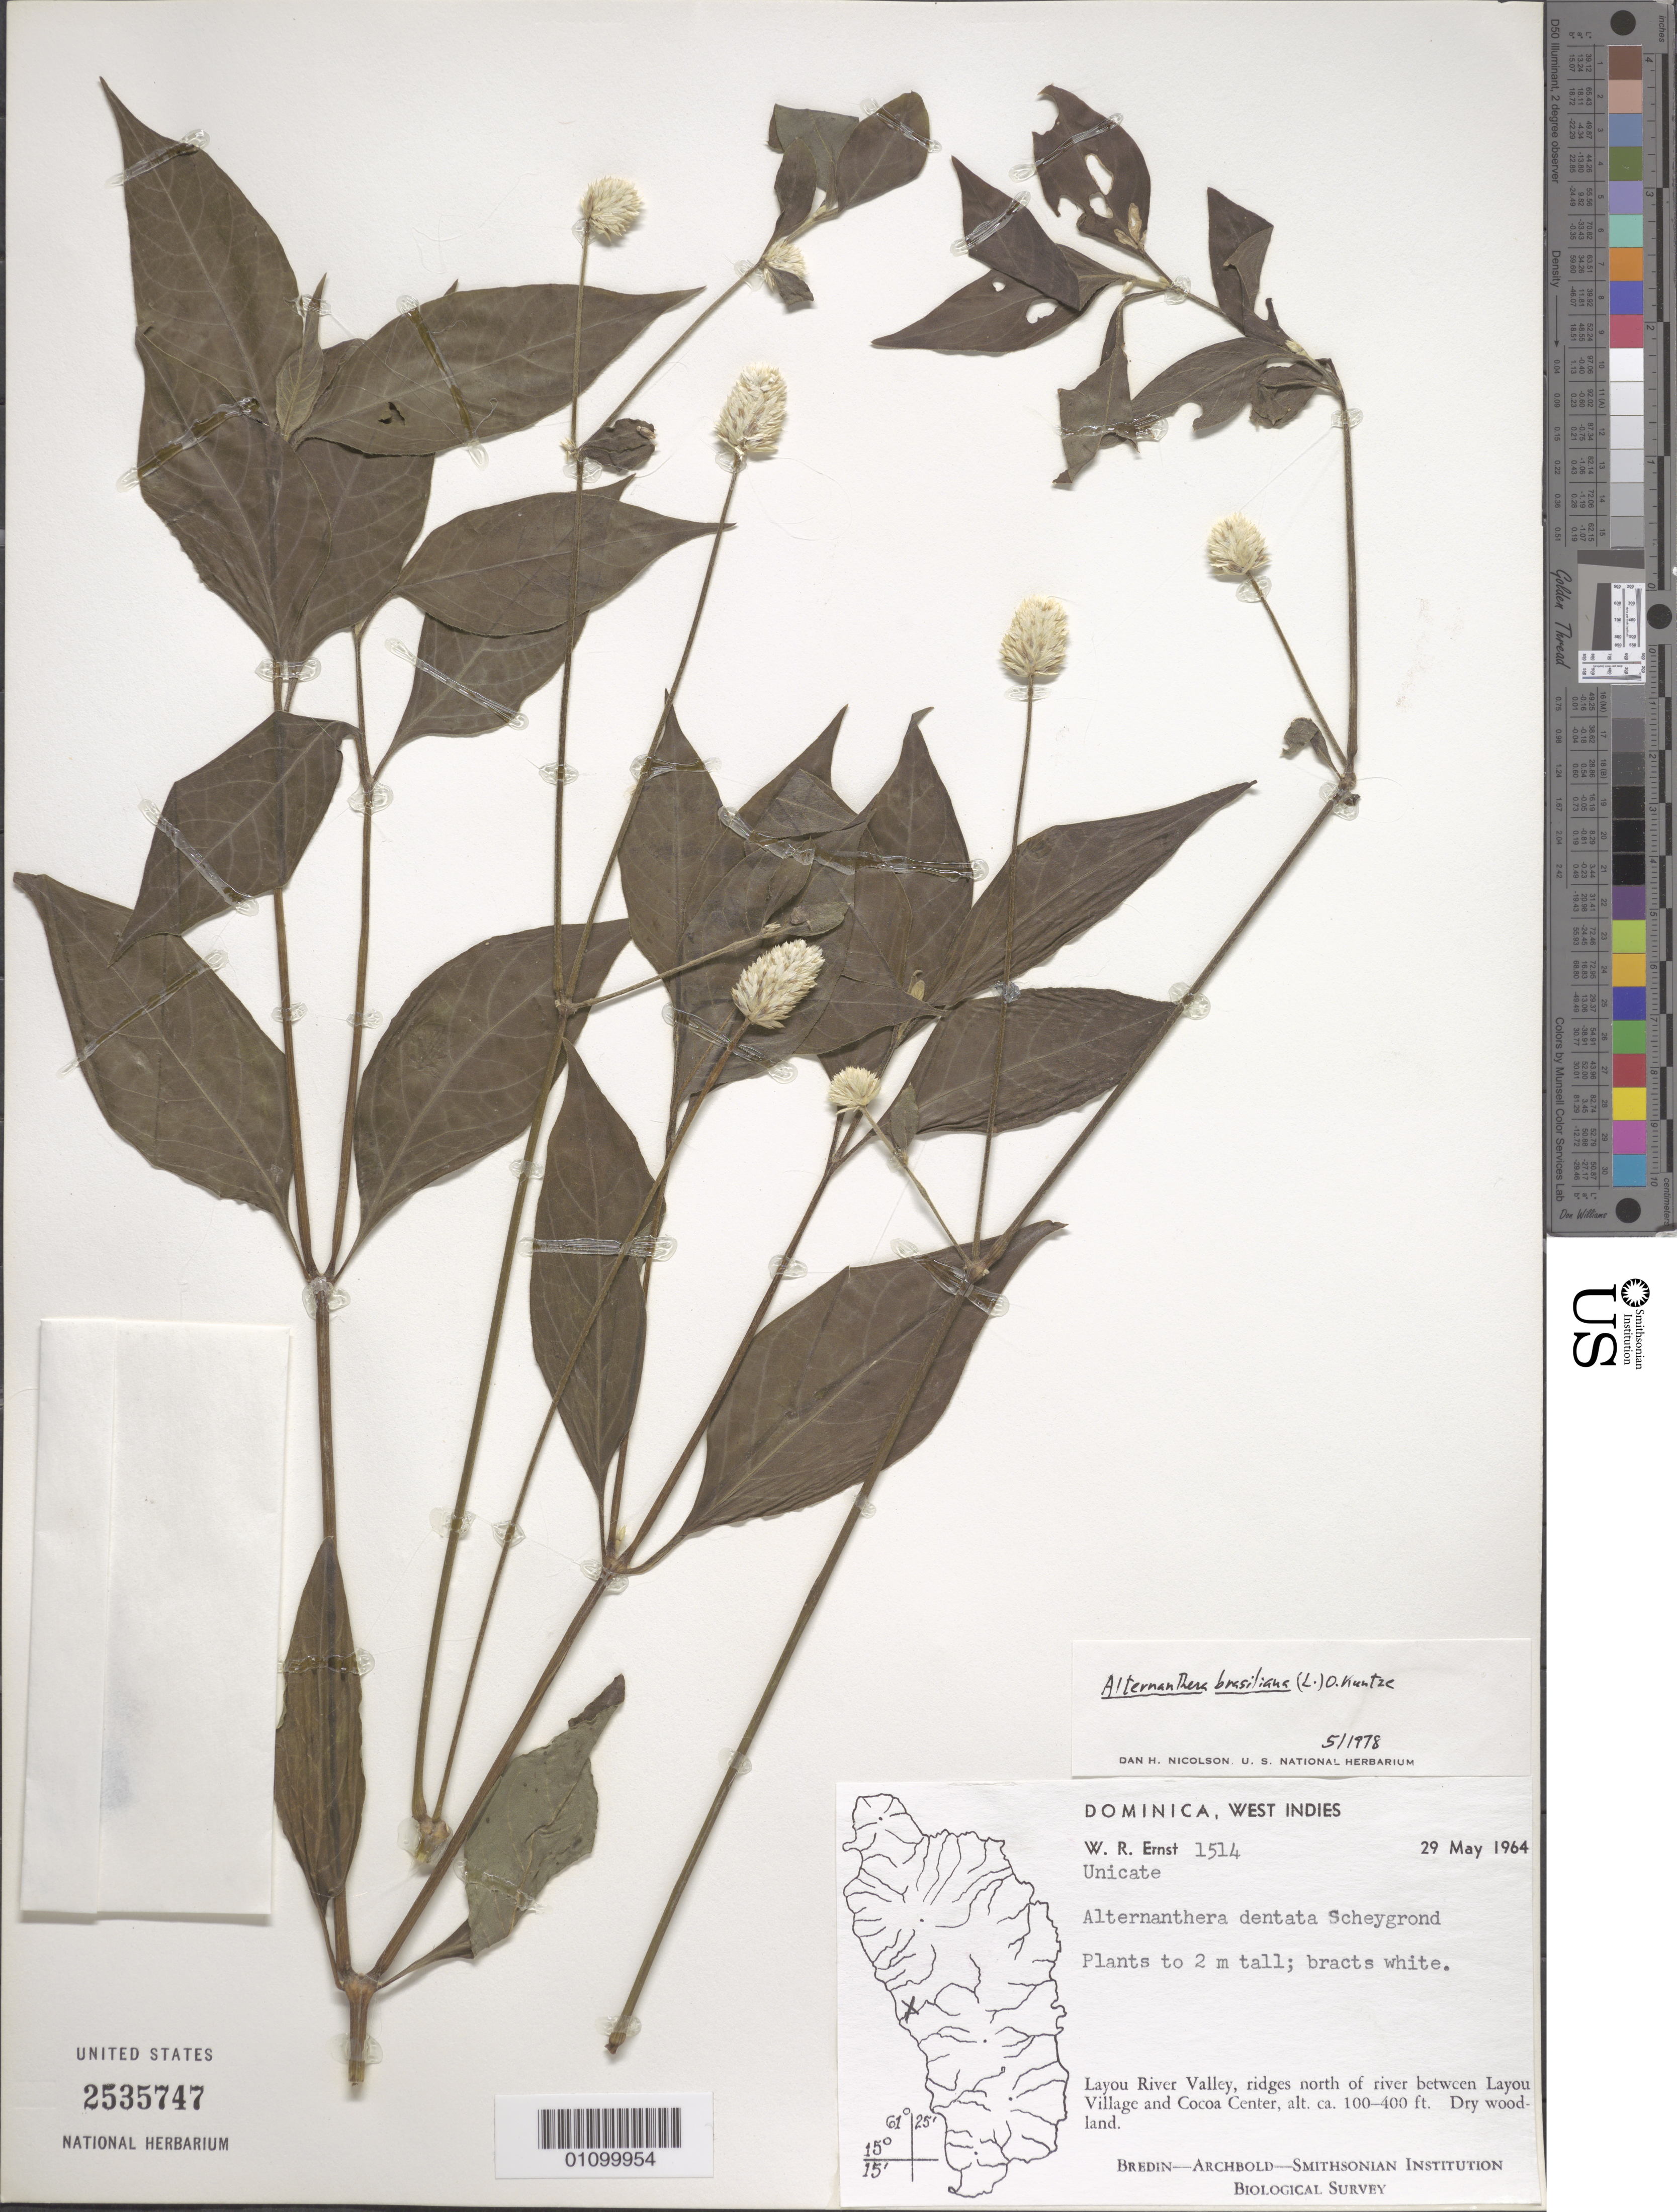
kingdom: Plantae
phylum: Tracheophyta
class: Magnoliopsida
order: Caryophyllales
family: Amaranthaceae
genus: Alternanthera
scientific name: Alternanthera brasiliana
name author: (L.) Kuntze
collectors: W. R. Ernst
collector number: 1514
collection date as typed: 29 May 1964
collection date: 1964-05-29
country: Dominica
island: Dominica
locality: Layou River Valley, ridges north of river between Layou Village and Cocoa Center.Dry woodland.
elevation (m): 30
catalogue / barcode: US 2535747